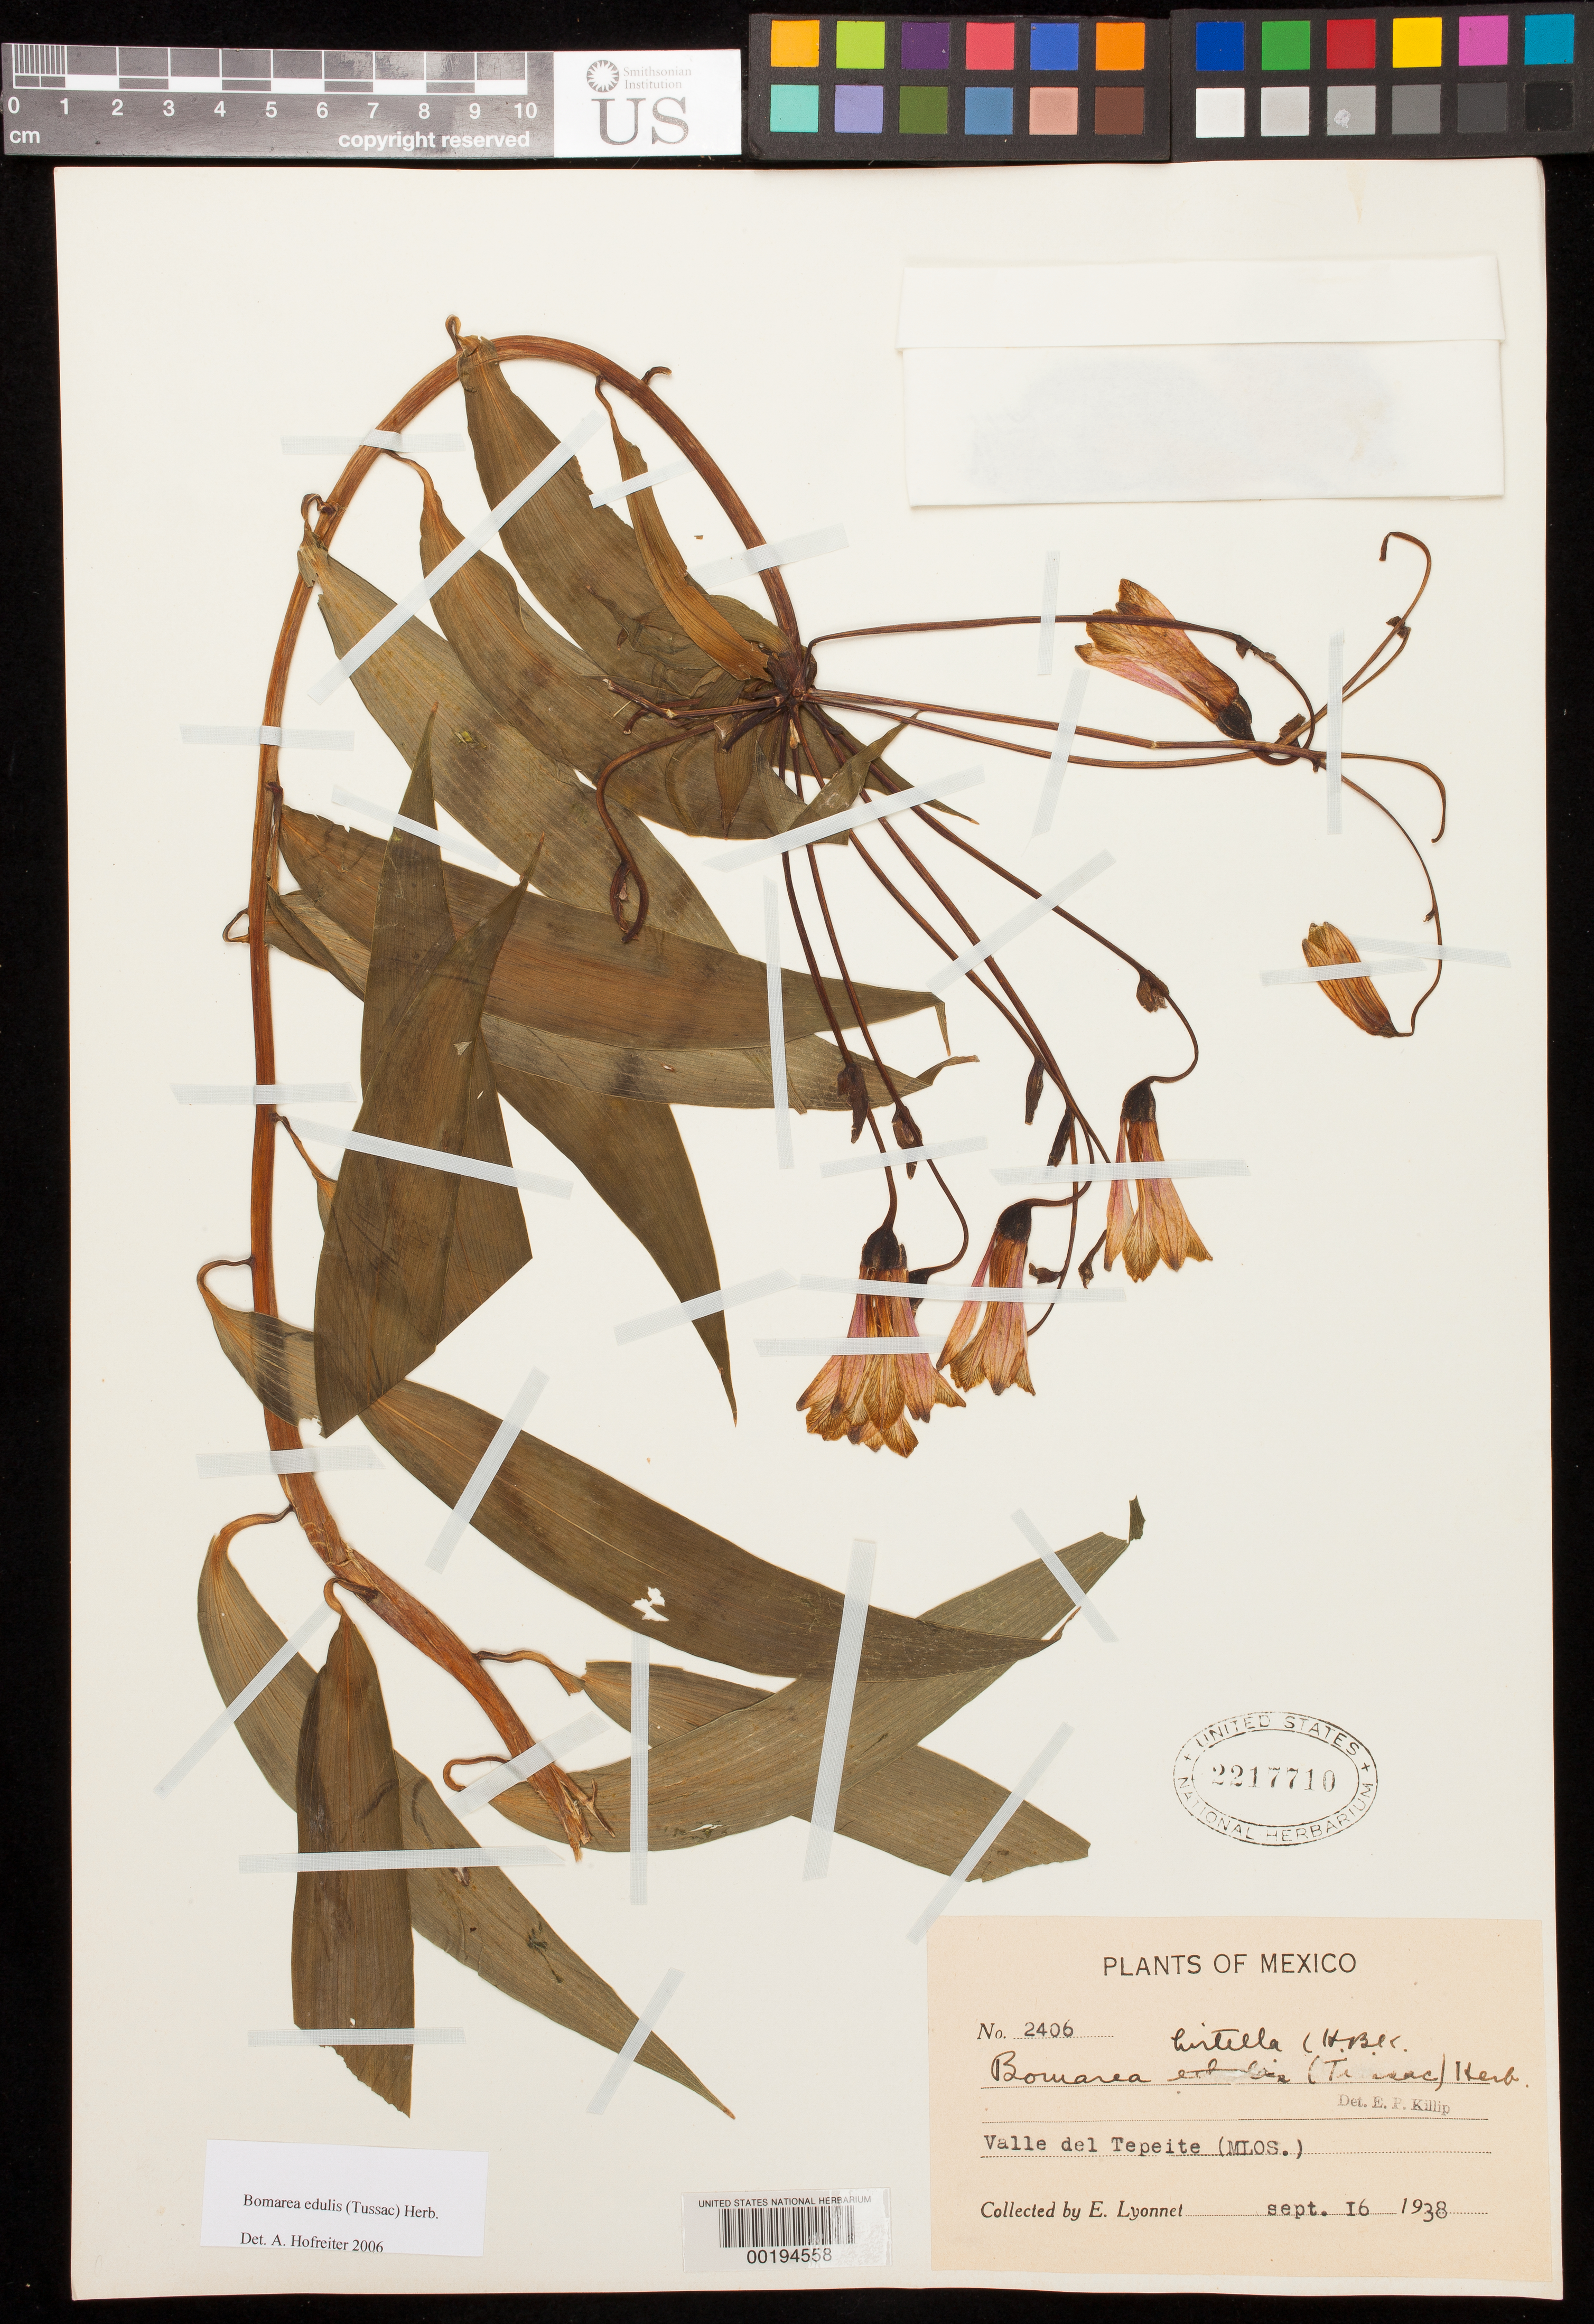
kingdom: Plantae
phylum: Tracheophyta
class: Liliopsida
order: Liliales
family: Alstroemeriaceae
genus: Bomarea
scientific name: Bomarea hirsuta var. concolor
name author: (Cufod.) Killip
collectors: Bro. E. Lyonnet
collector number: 2406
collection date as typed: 16 Sep 1938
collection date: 1938-09-16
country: Mexico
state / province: Morelos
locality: Valle del tepeite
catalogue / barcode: US 2217710